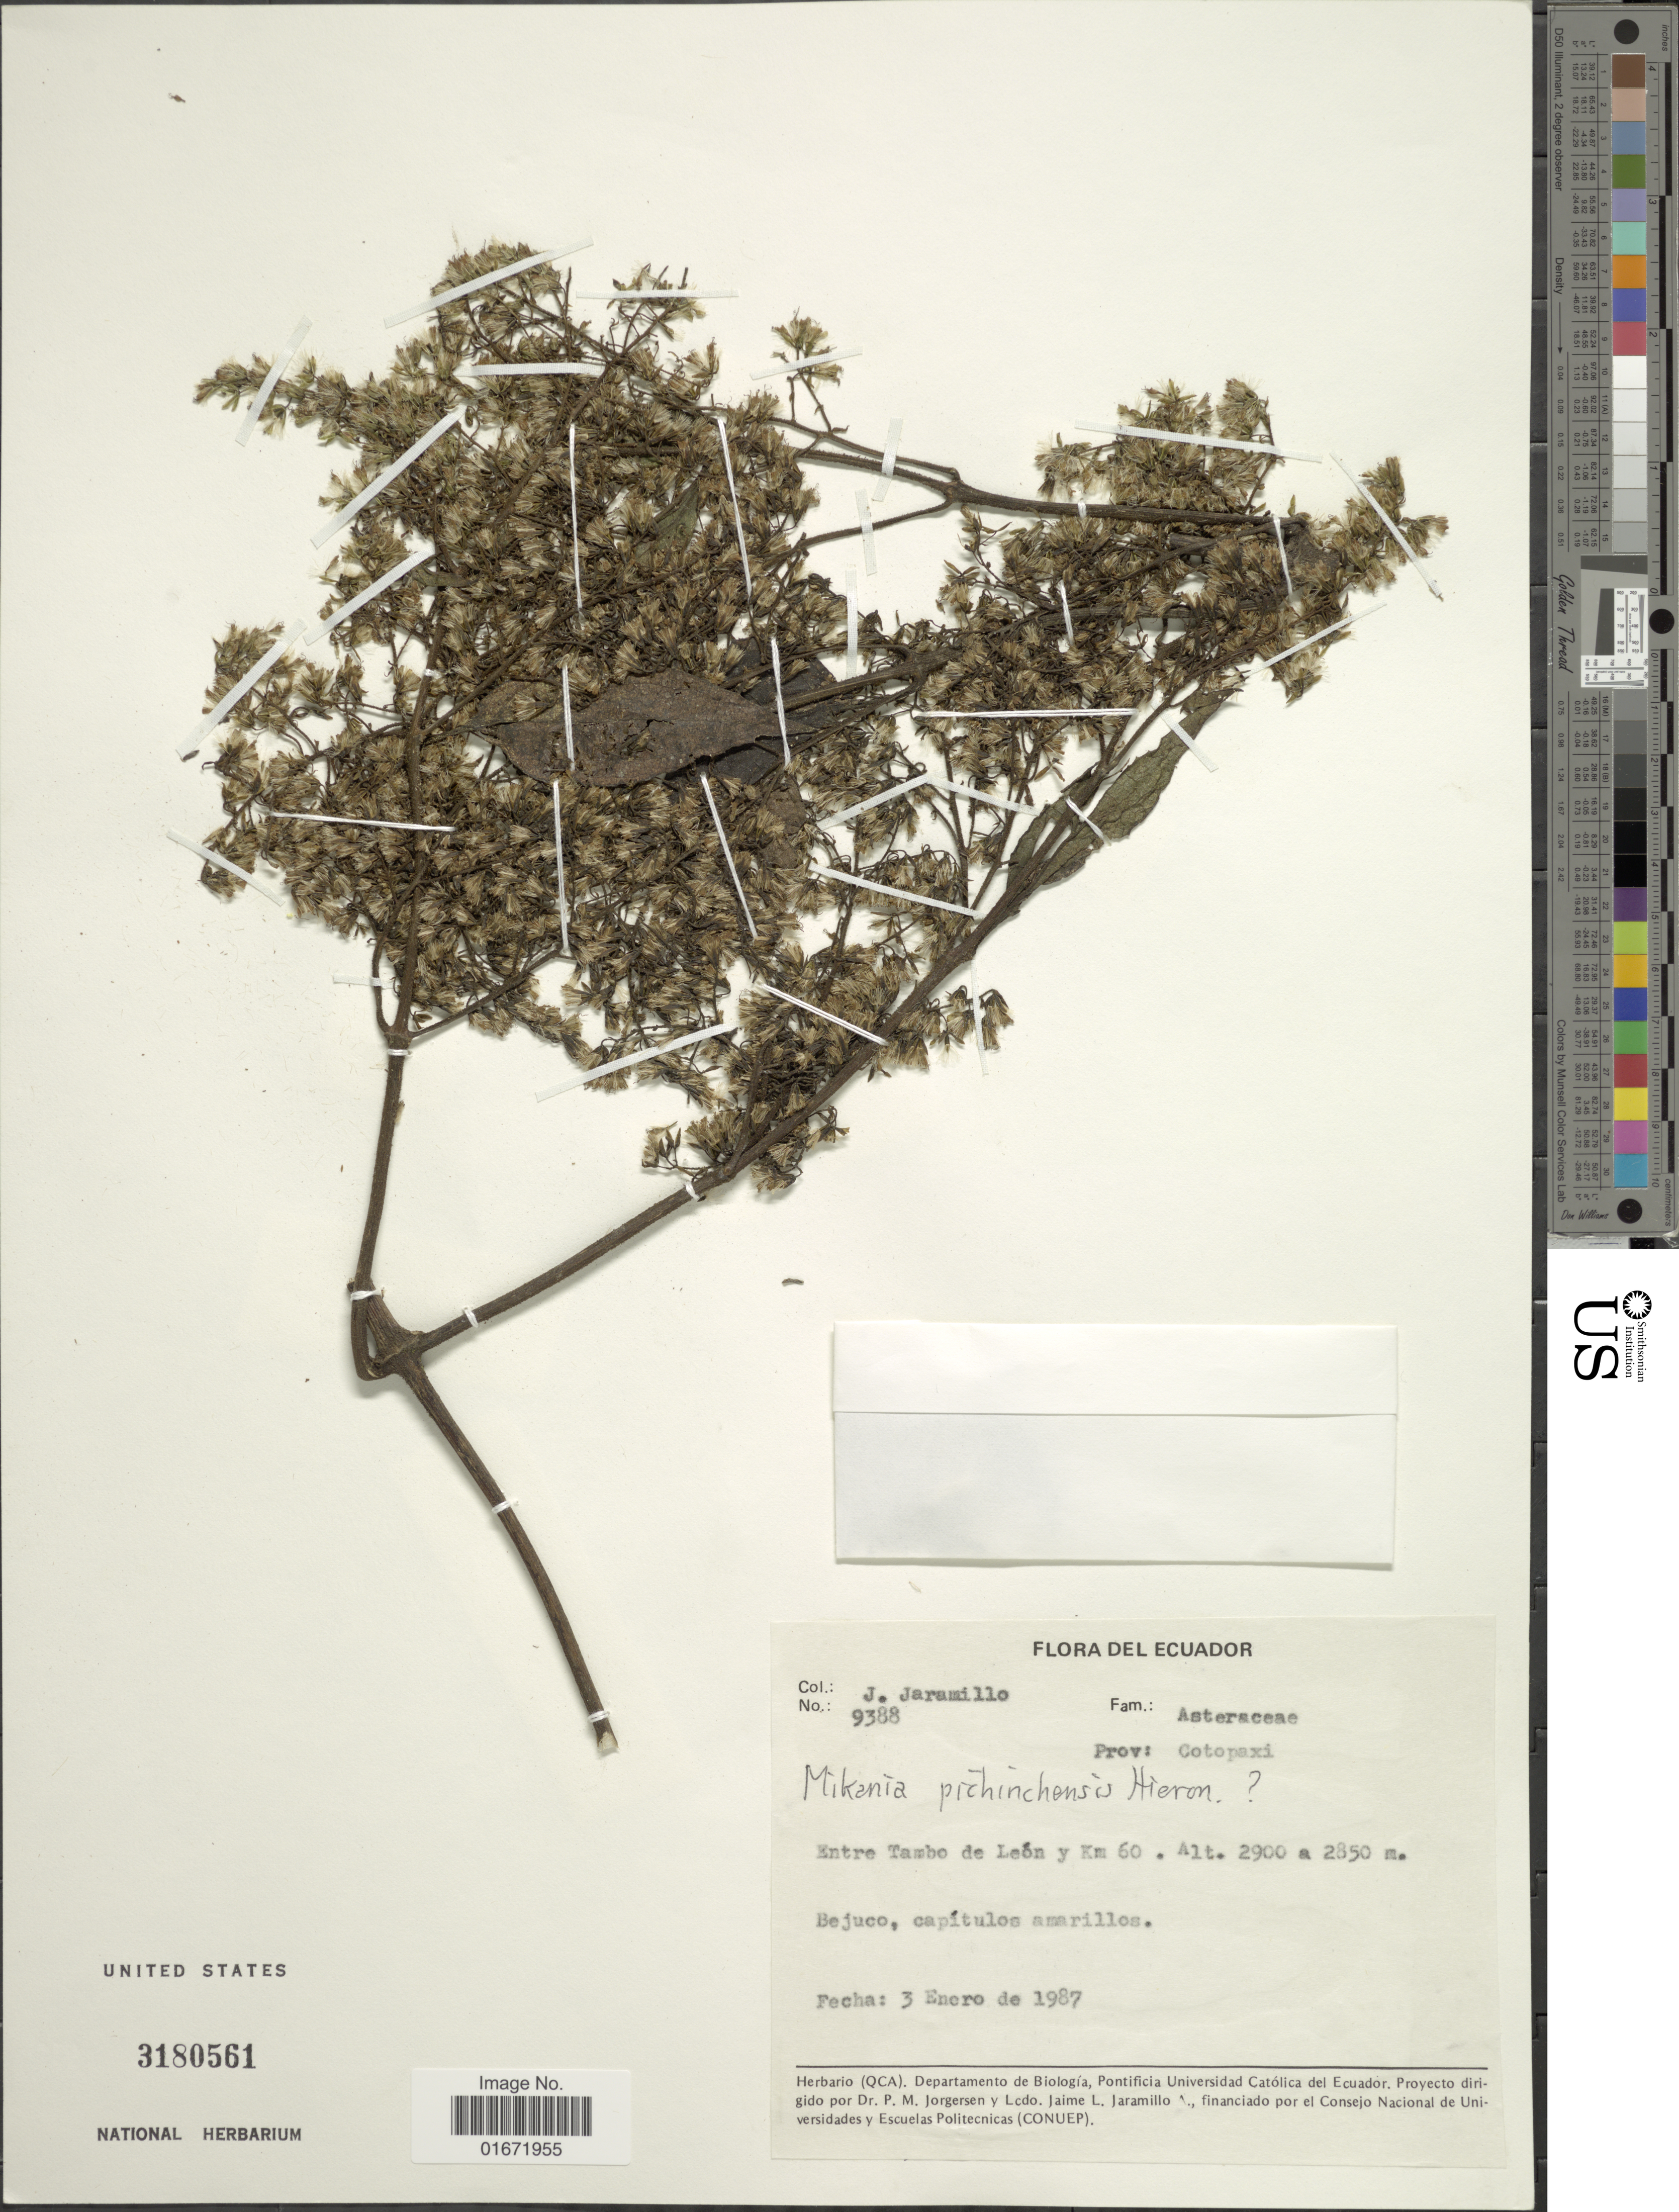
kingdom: Plantae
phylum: Tracheophyta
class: Magnoliopsida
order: Asterales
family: Asteraceae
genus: Mikania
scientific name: Mikania pichinchensis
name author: Hieron.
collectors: J. Jaramillo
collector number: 9388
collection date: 1987-01-03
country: Ecuador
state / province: Cotopaxi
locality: Prov: Cotopaxi. Entre Tambo de León y Km 60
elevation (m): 2800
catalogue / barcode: US 3180561